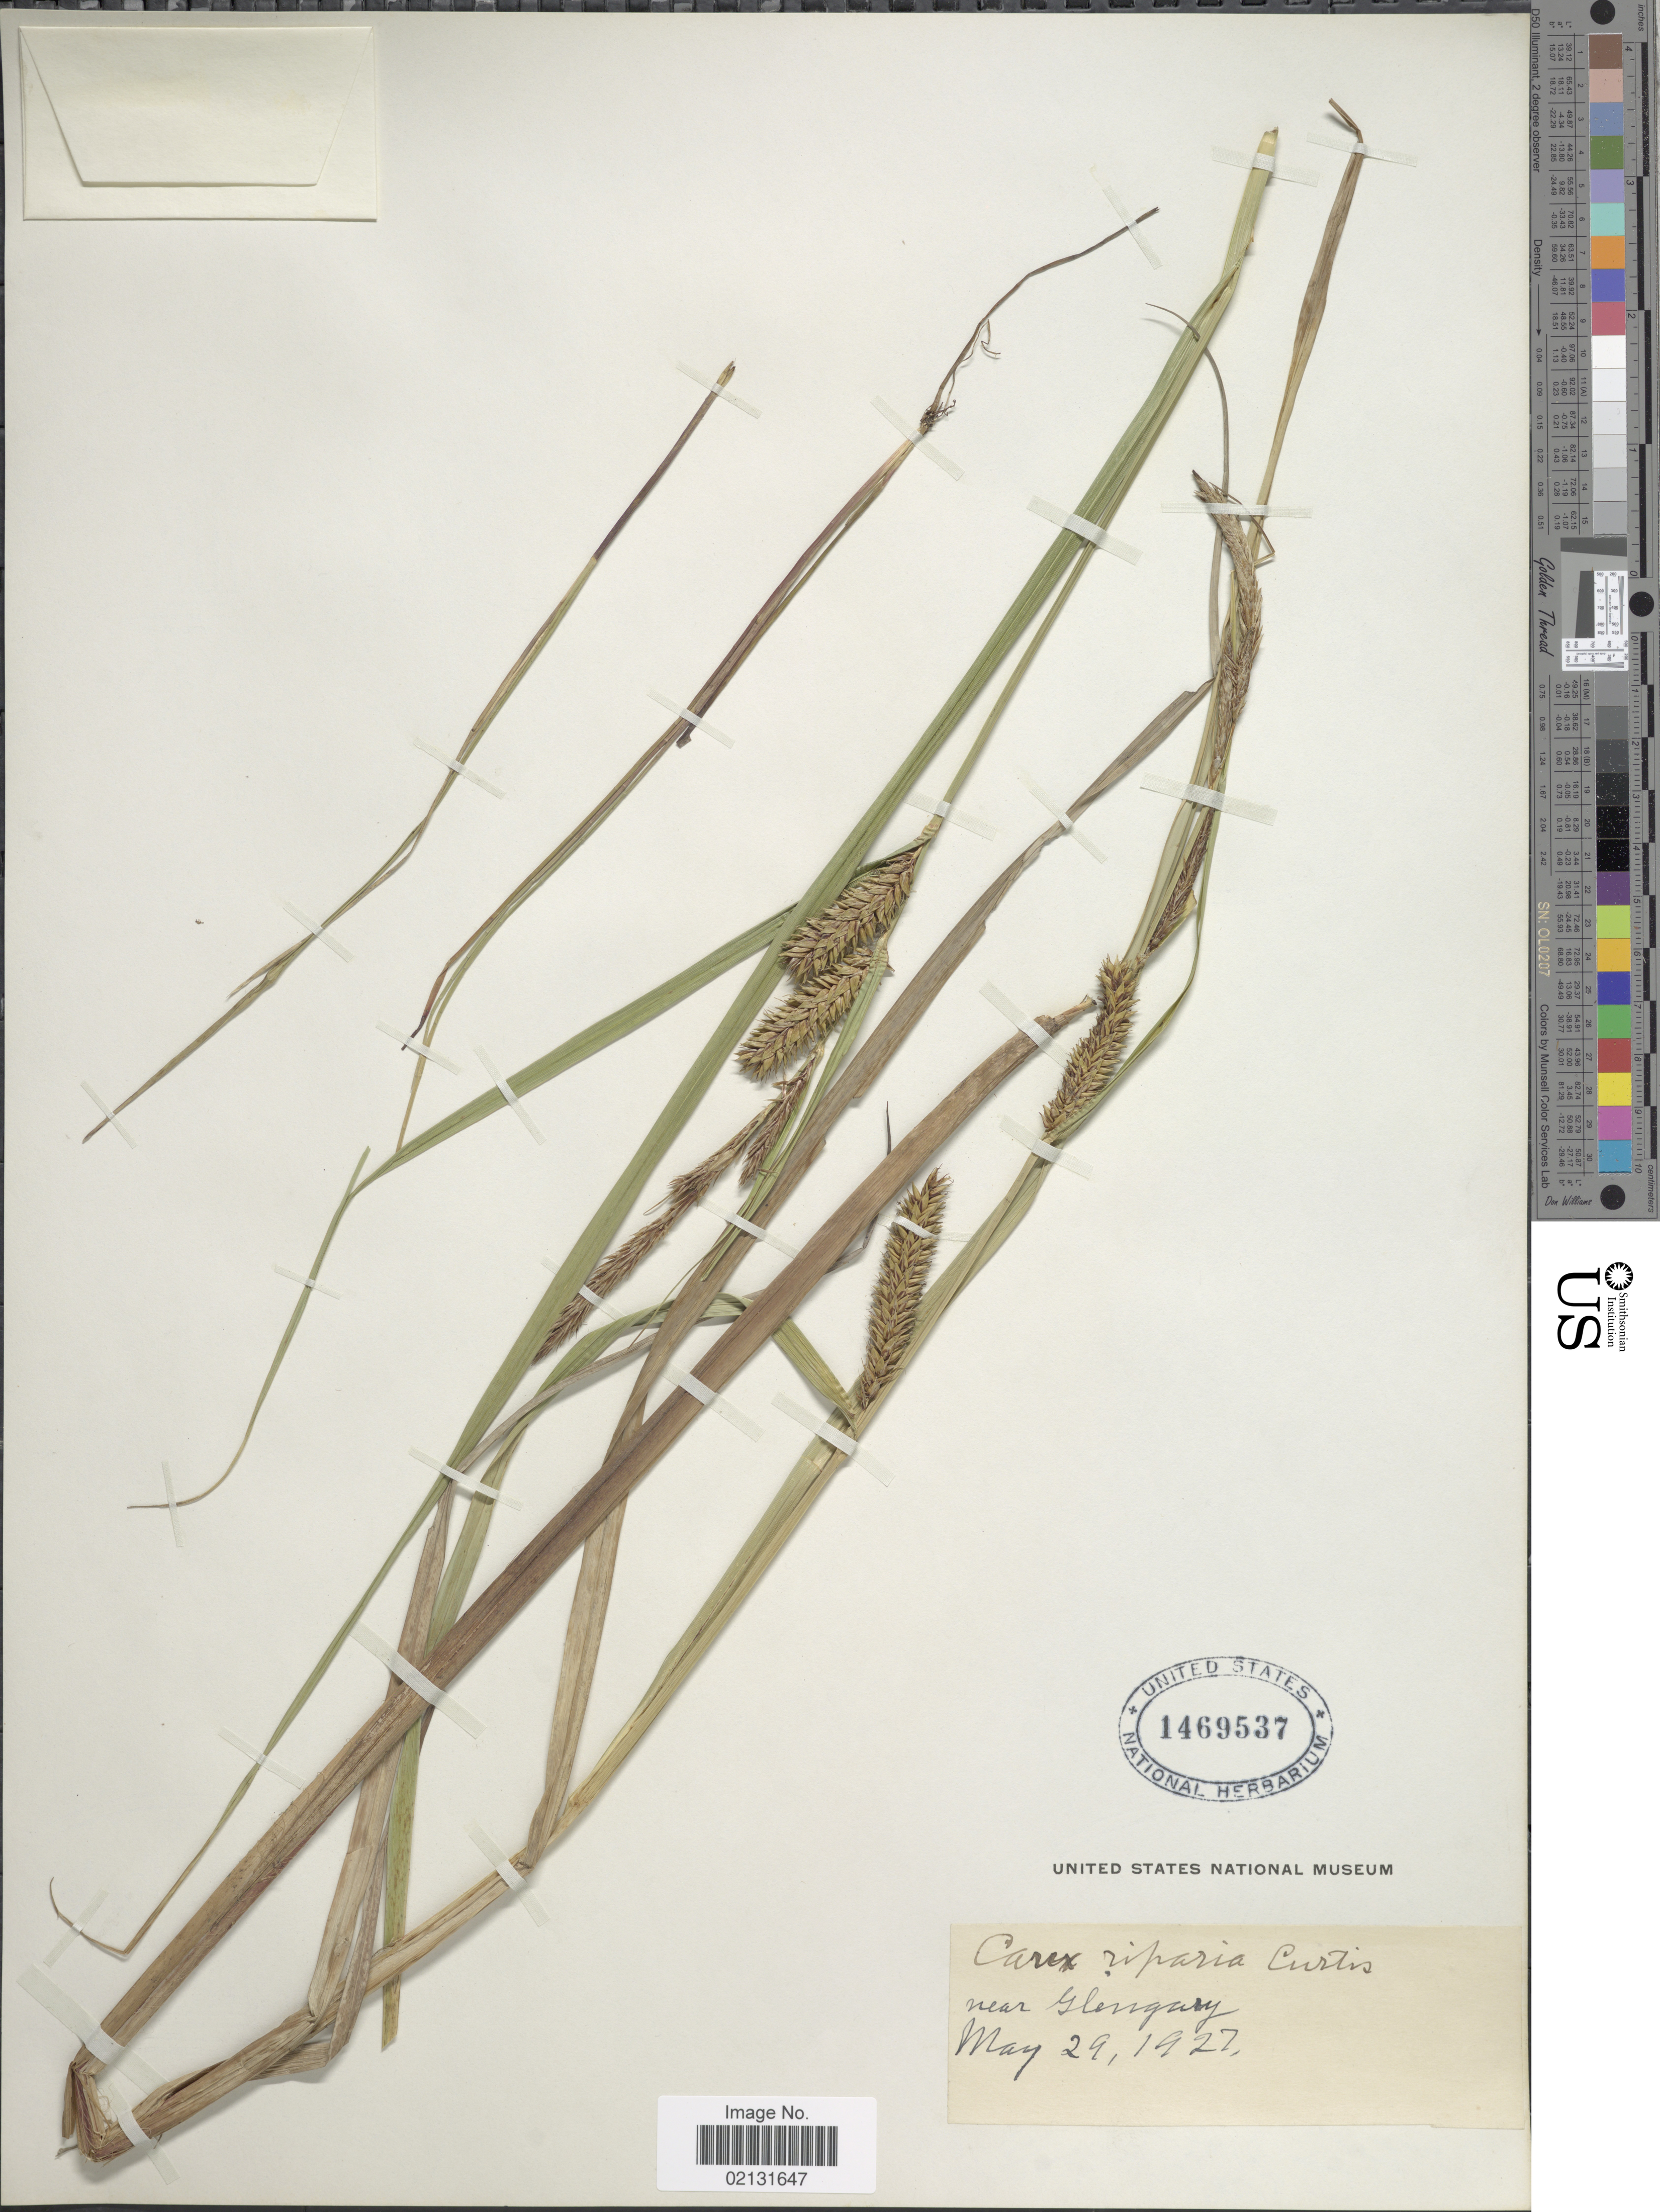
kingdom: Plantae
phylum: Tracheophyta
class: Liliopsida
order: Poales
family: Cyperaceae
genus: Carex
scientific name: Carex riparia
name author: Curtis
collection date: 1927-05-29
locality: Near Glengay [interpreted]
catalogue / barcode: US 1469537